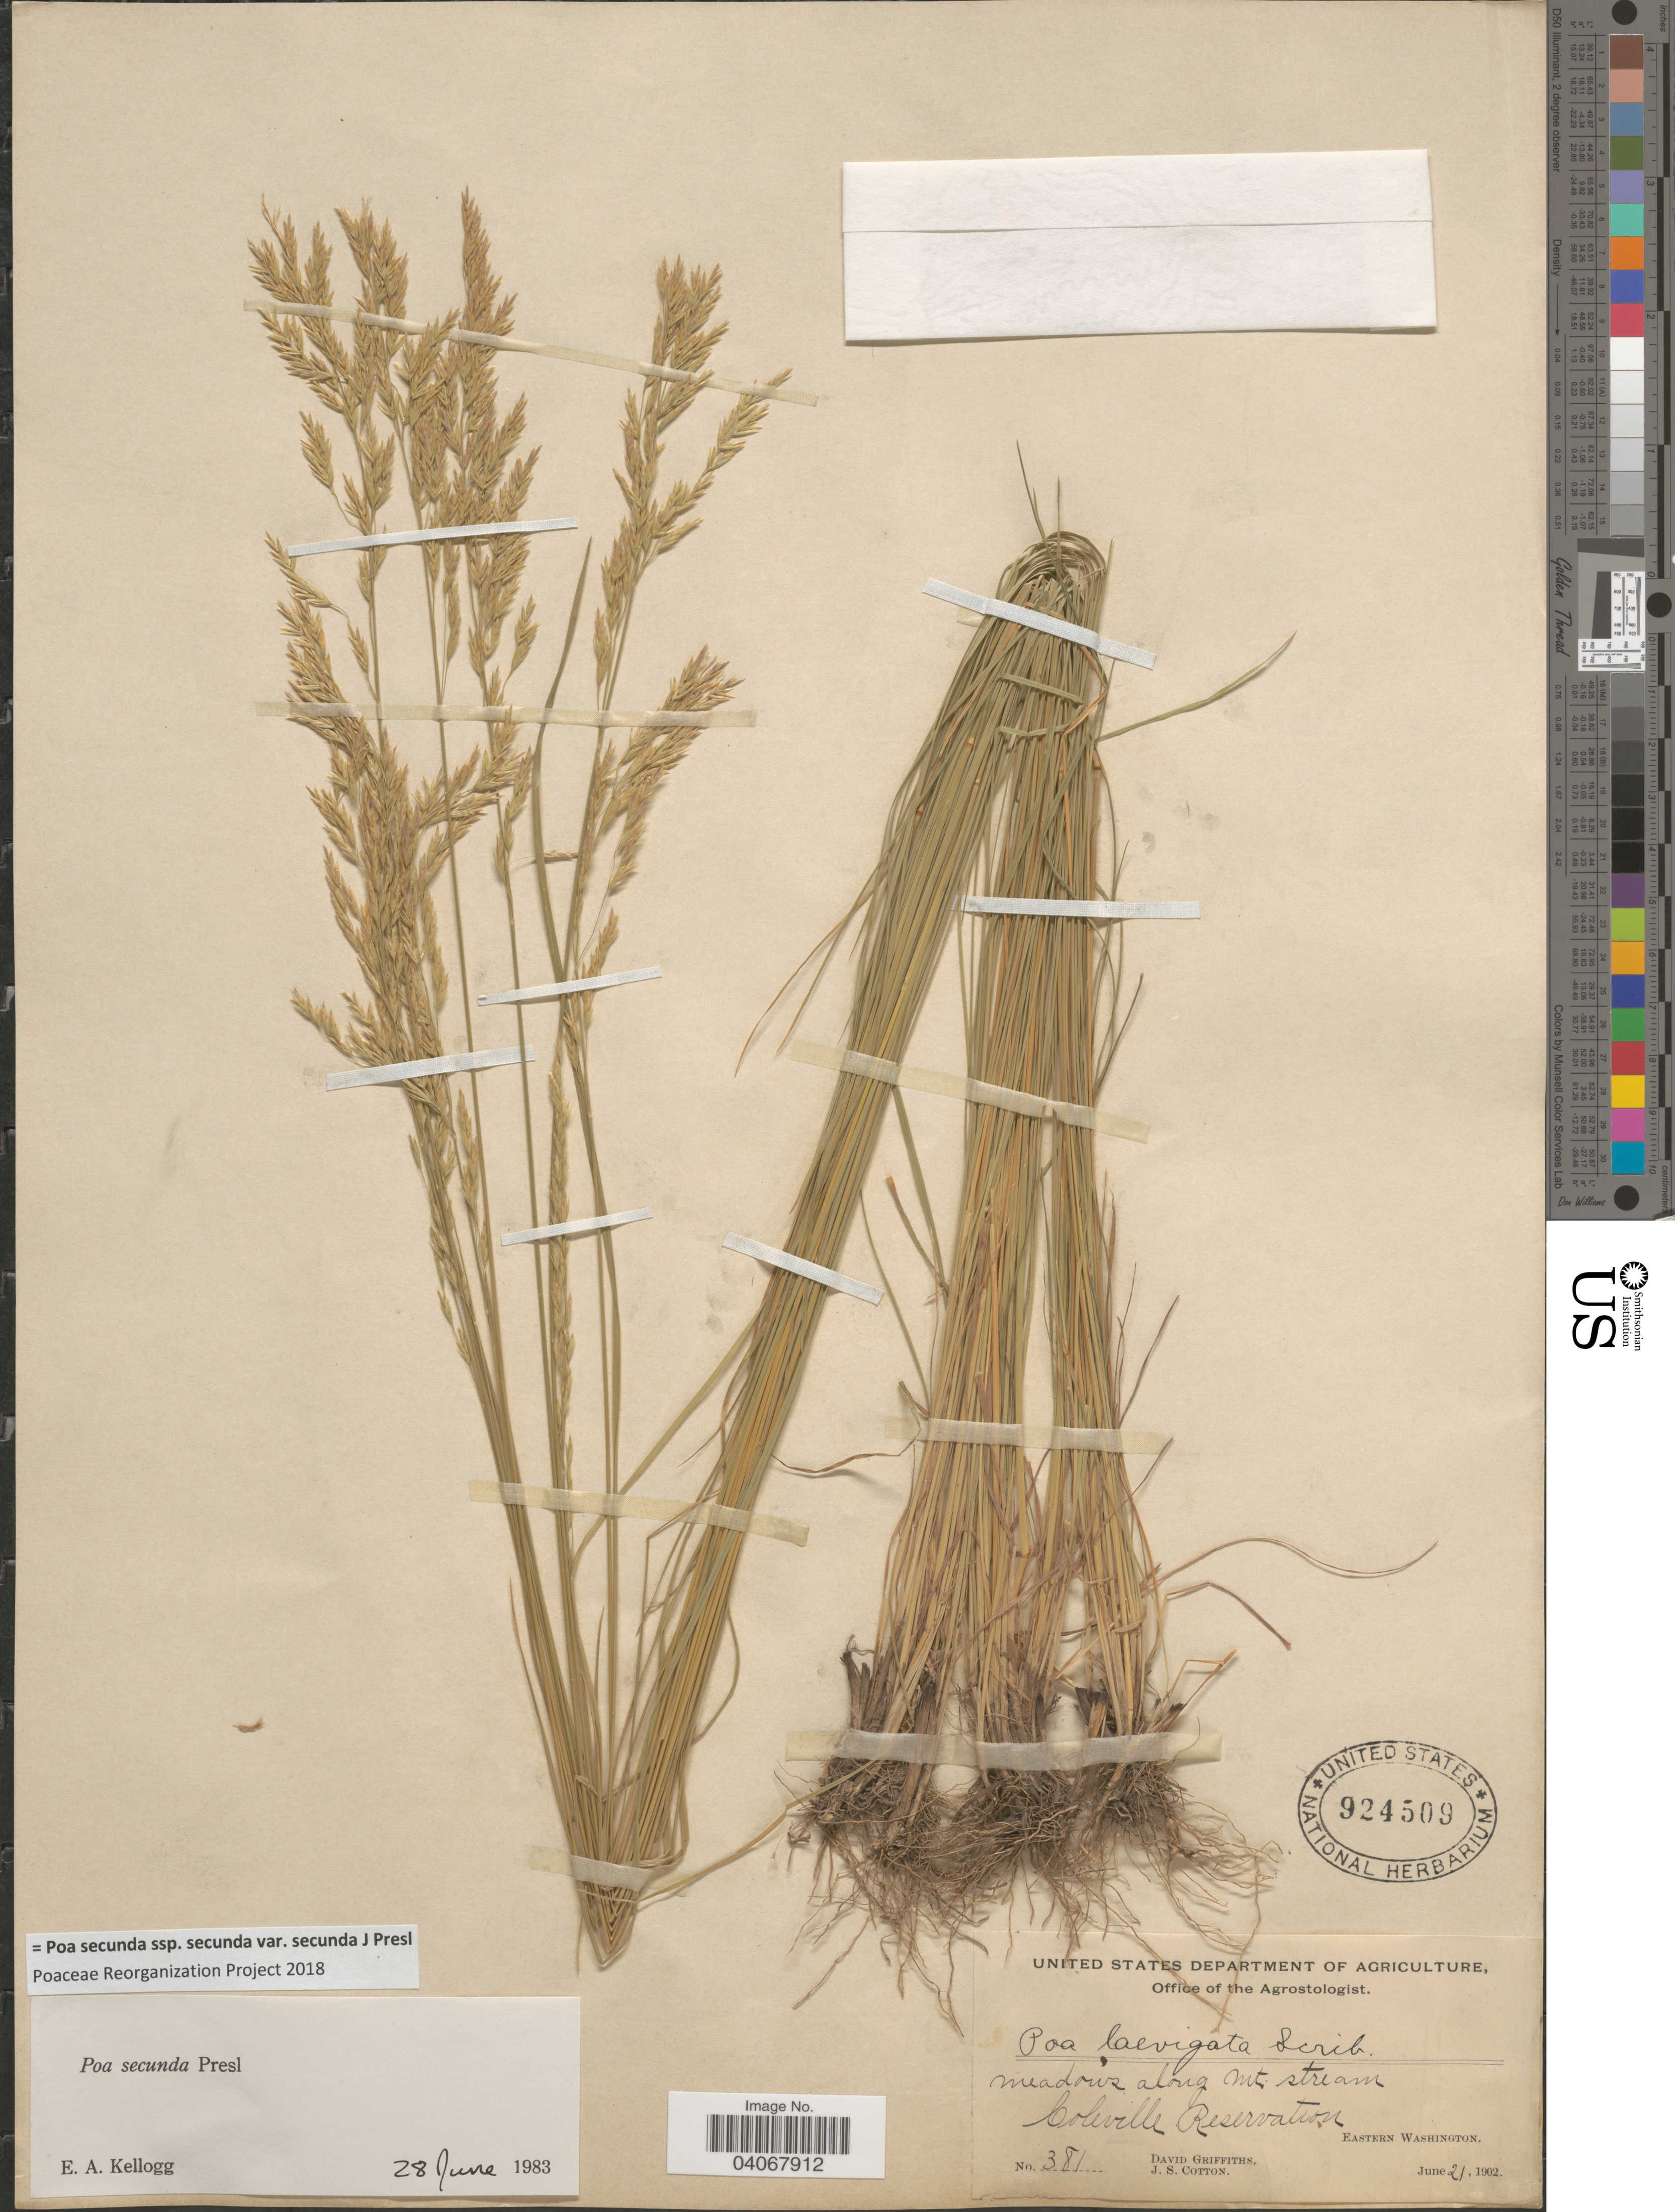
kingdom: Plantae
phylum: Tracheophyta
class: Liliopsida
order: Poales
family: Poaceae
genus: Poa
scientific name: Poa secunda subsp. secunda var. secunda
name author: J. Presl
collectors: D. Griffiths & J. S. Cotton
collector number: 381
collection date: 1902-06-21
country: United States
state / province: Washington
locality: Meadows along Mt. stream. Coleville Reservation. Eastern Washington.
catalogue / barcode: US 924509